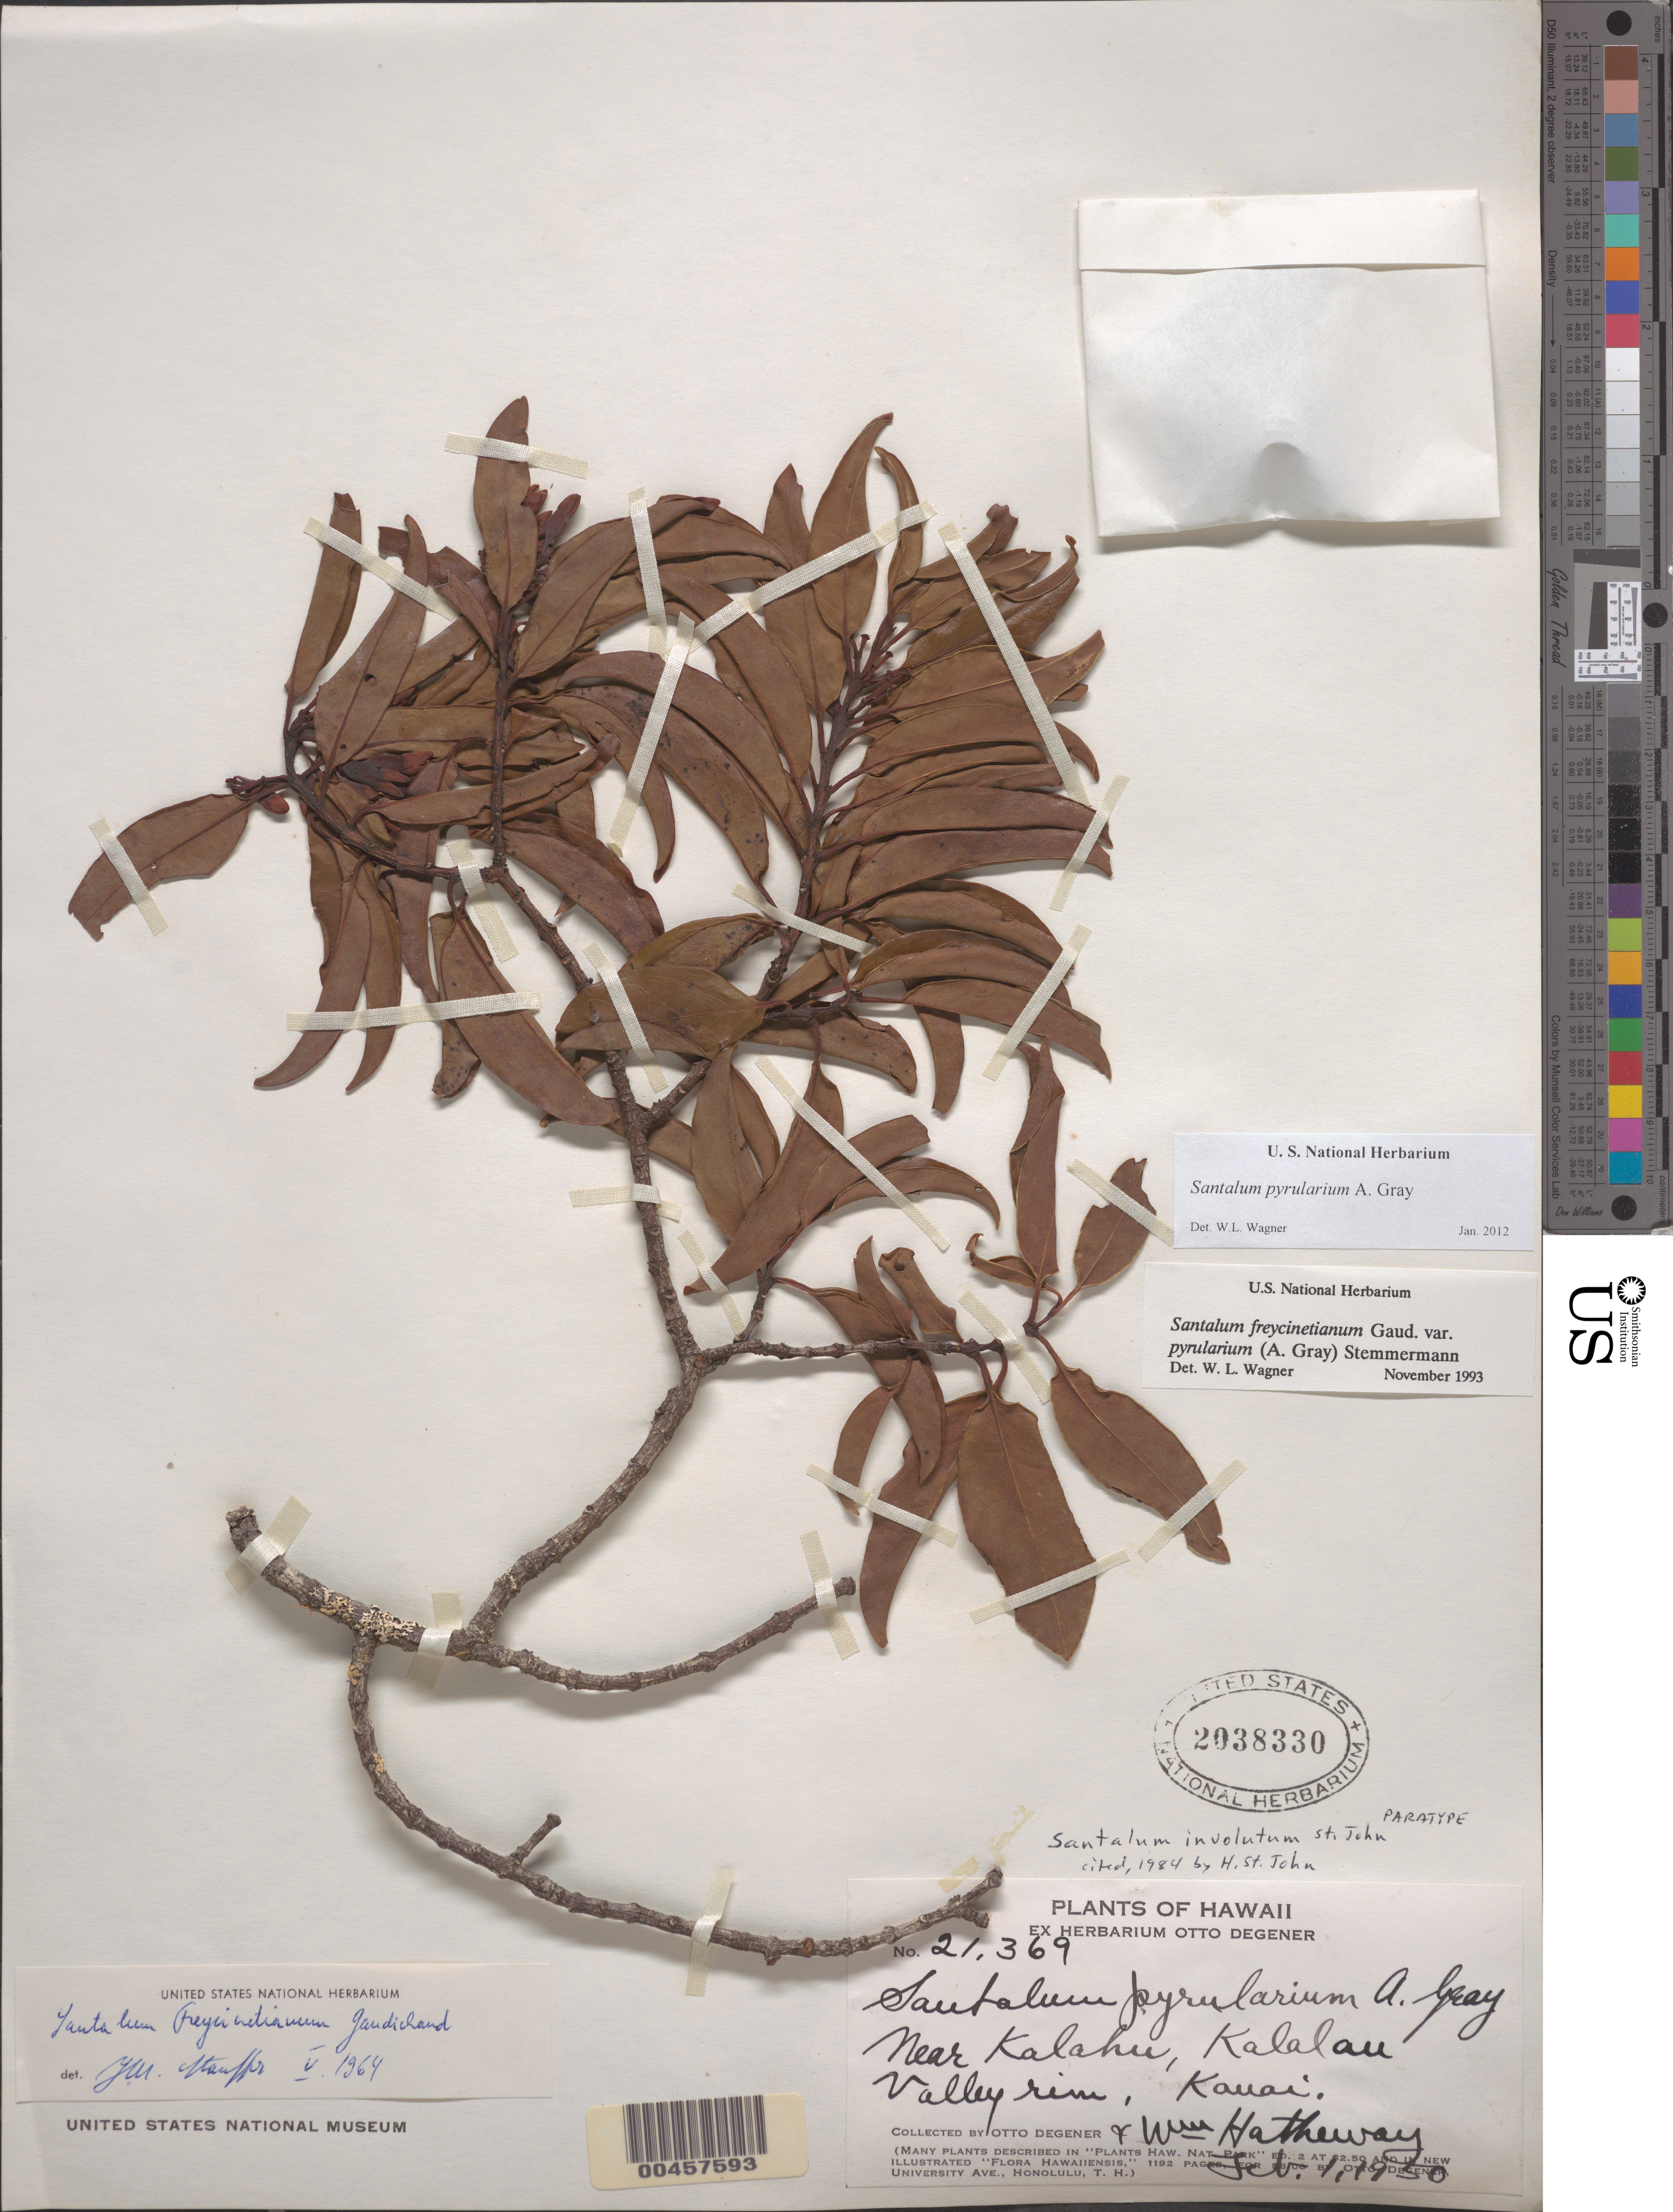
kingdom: Plantae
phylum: Tracheophyta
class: Magnoliopsida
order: Santalales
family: Santalaceae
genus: Santalum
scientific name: Santalum pyrularium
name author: A. Gray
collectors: O. Degener & W. Hatheway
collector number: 21369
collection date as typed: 1 Feb 1950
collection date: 1950-02-01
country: United States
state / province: Hawaii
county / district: Kauai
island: Kaua'i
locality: Near Kalahu, Kalalau Valley rim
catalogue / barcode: US 2038330